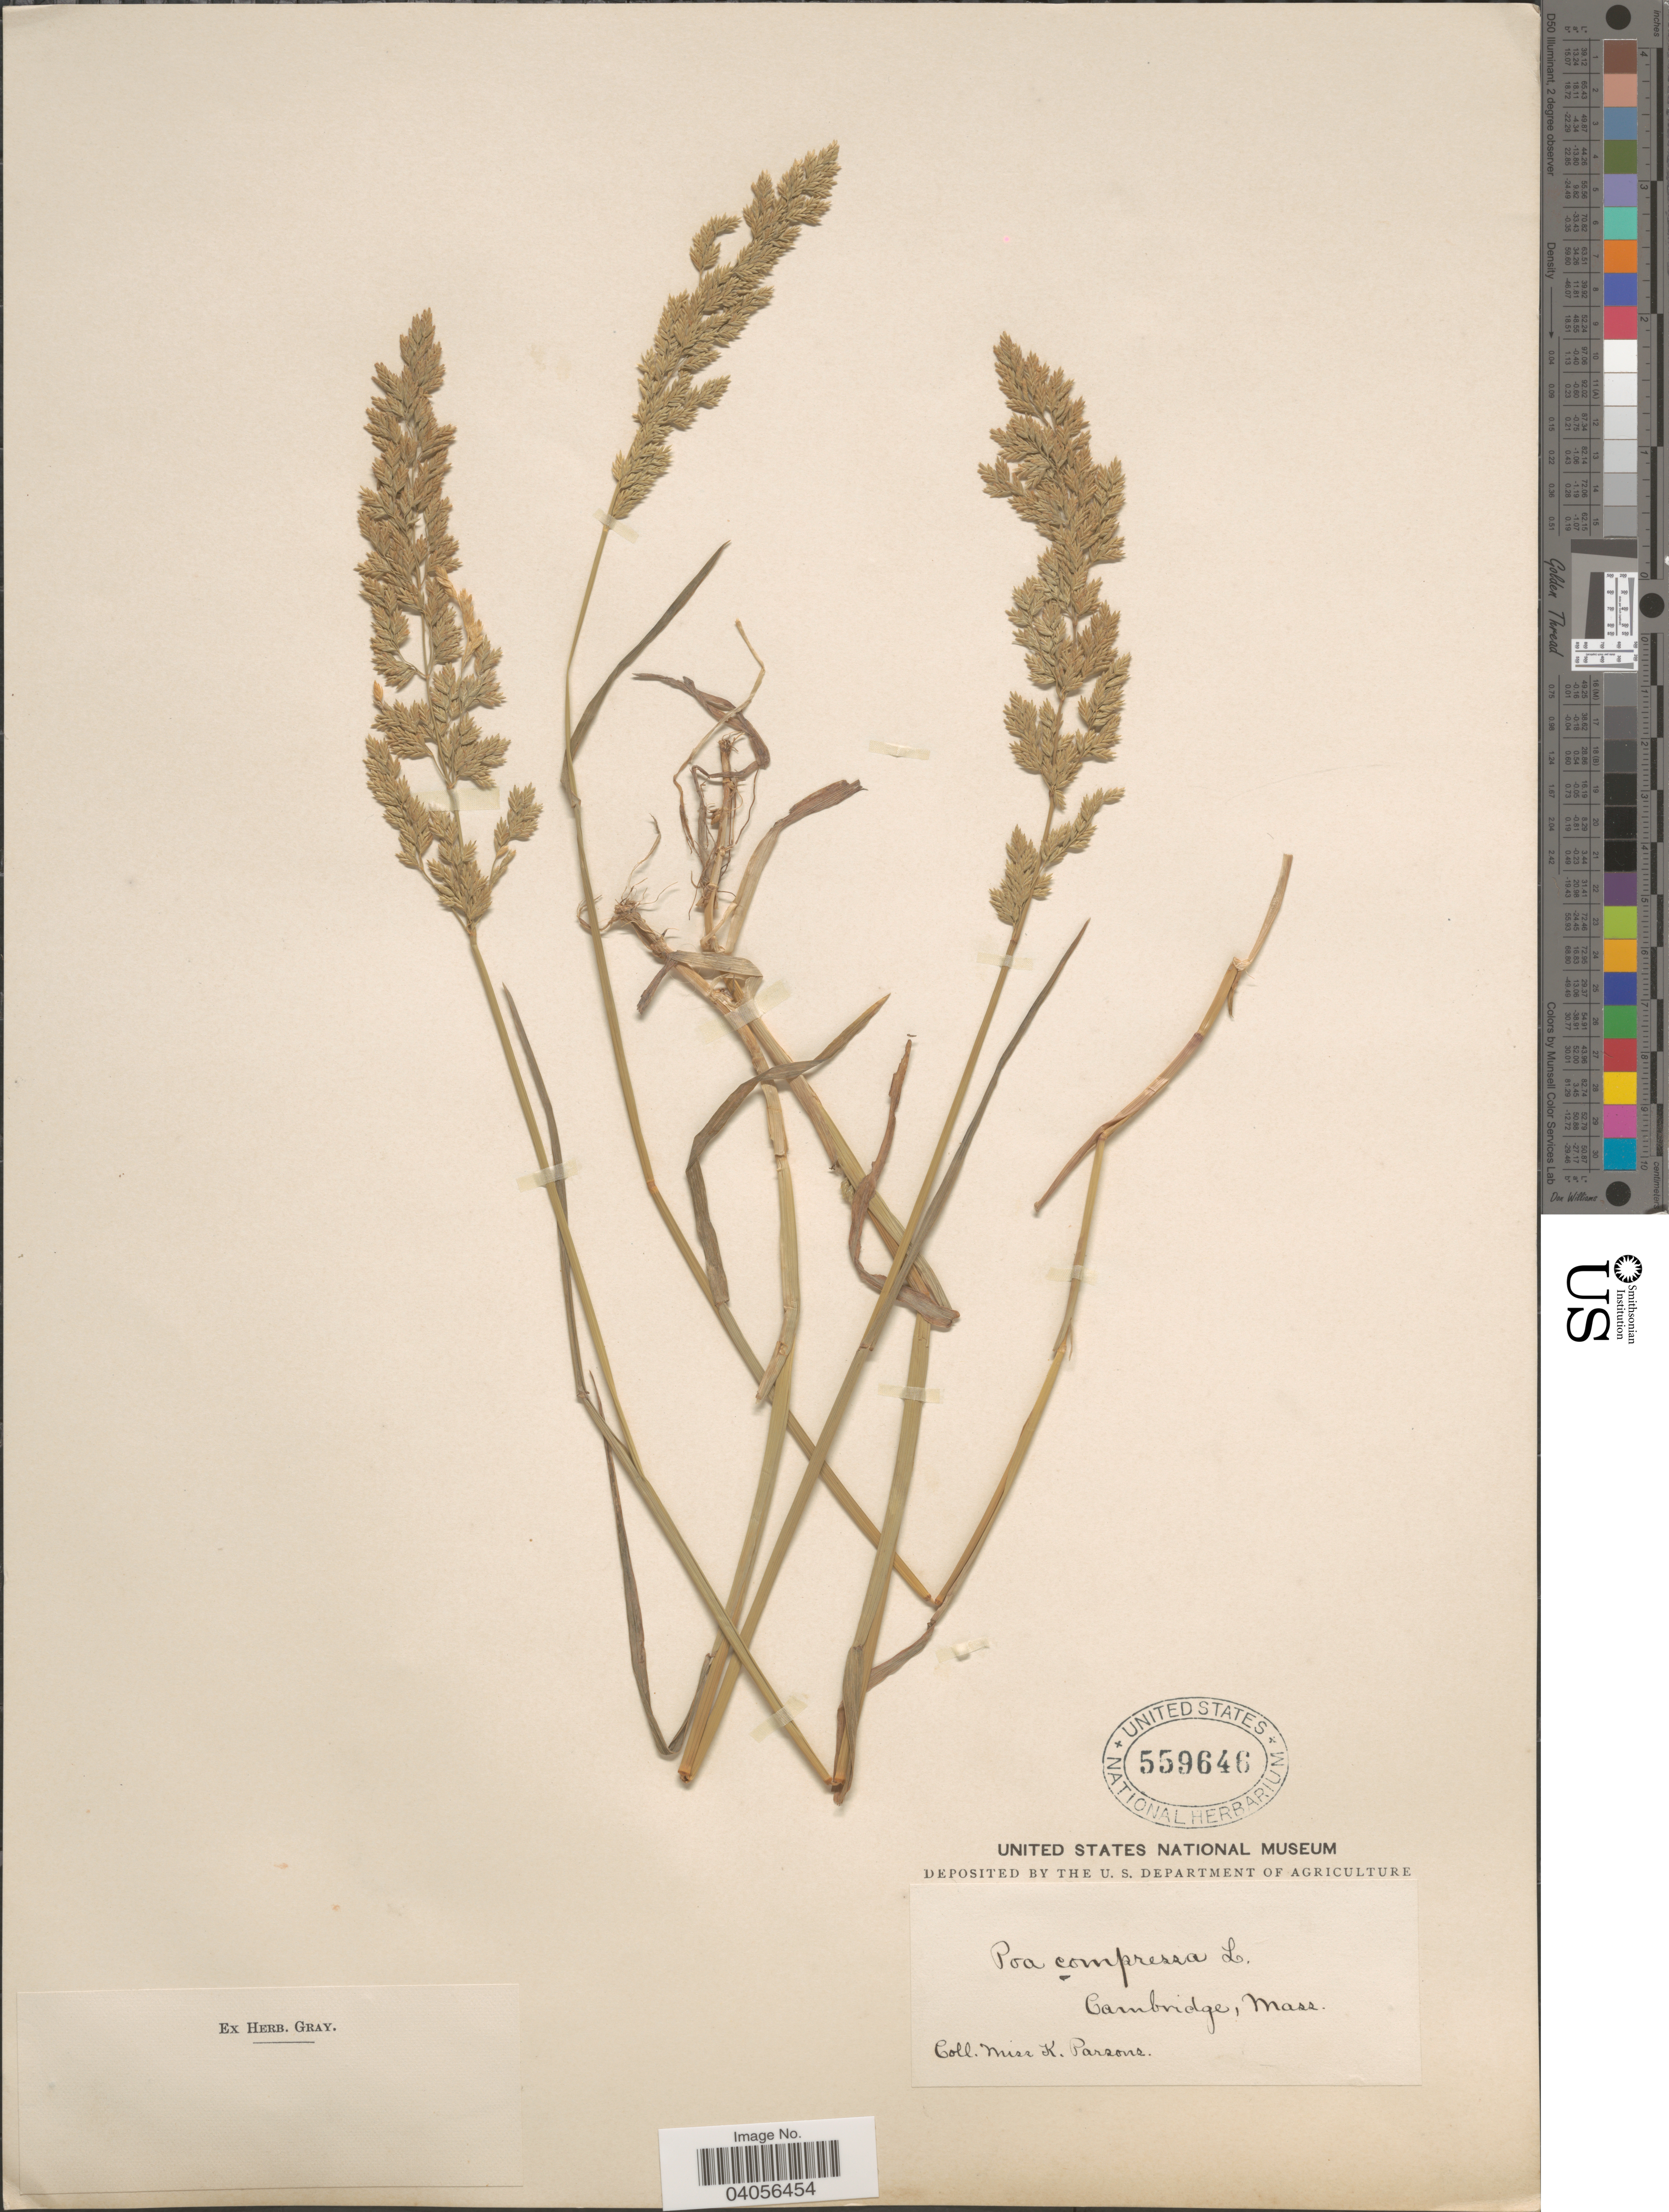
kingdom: Plantae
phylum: Tracheophyta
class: Liliopsida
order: Poales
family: Poaceae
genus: Poa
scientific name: Poa compressa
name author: L.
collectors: K. Parsons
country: United States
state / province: Massachusetts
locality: Cambridge.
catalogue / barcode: US 559646